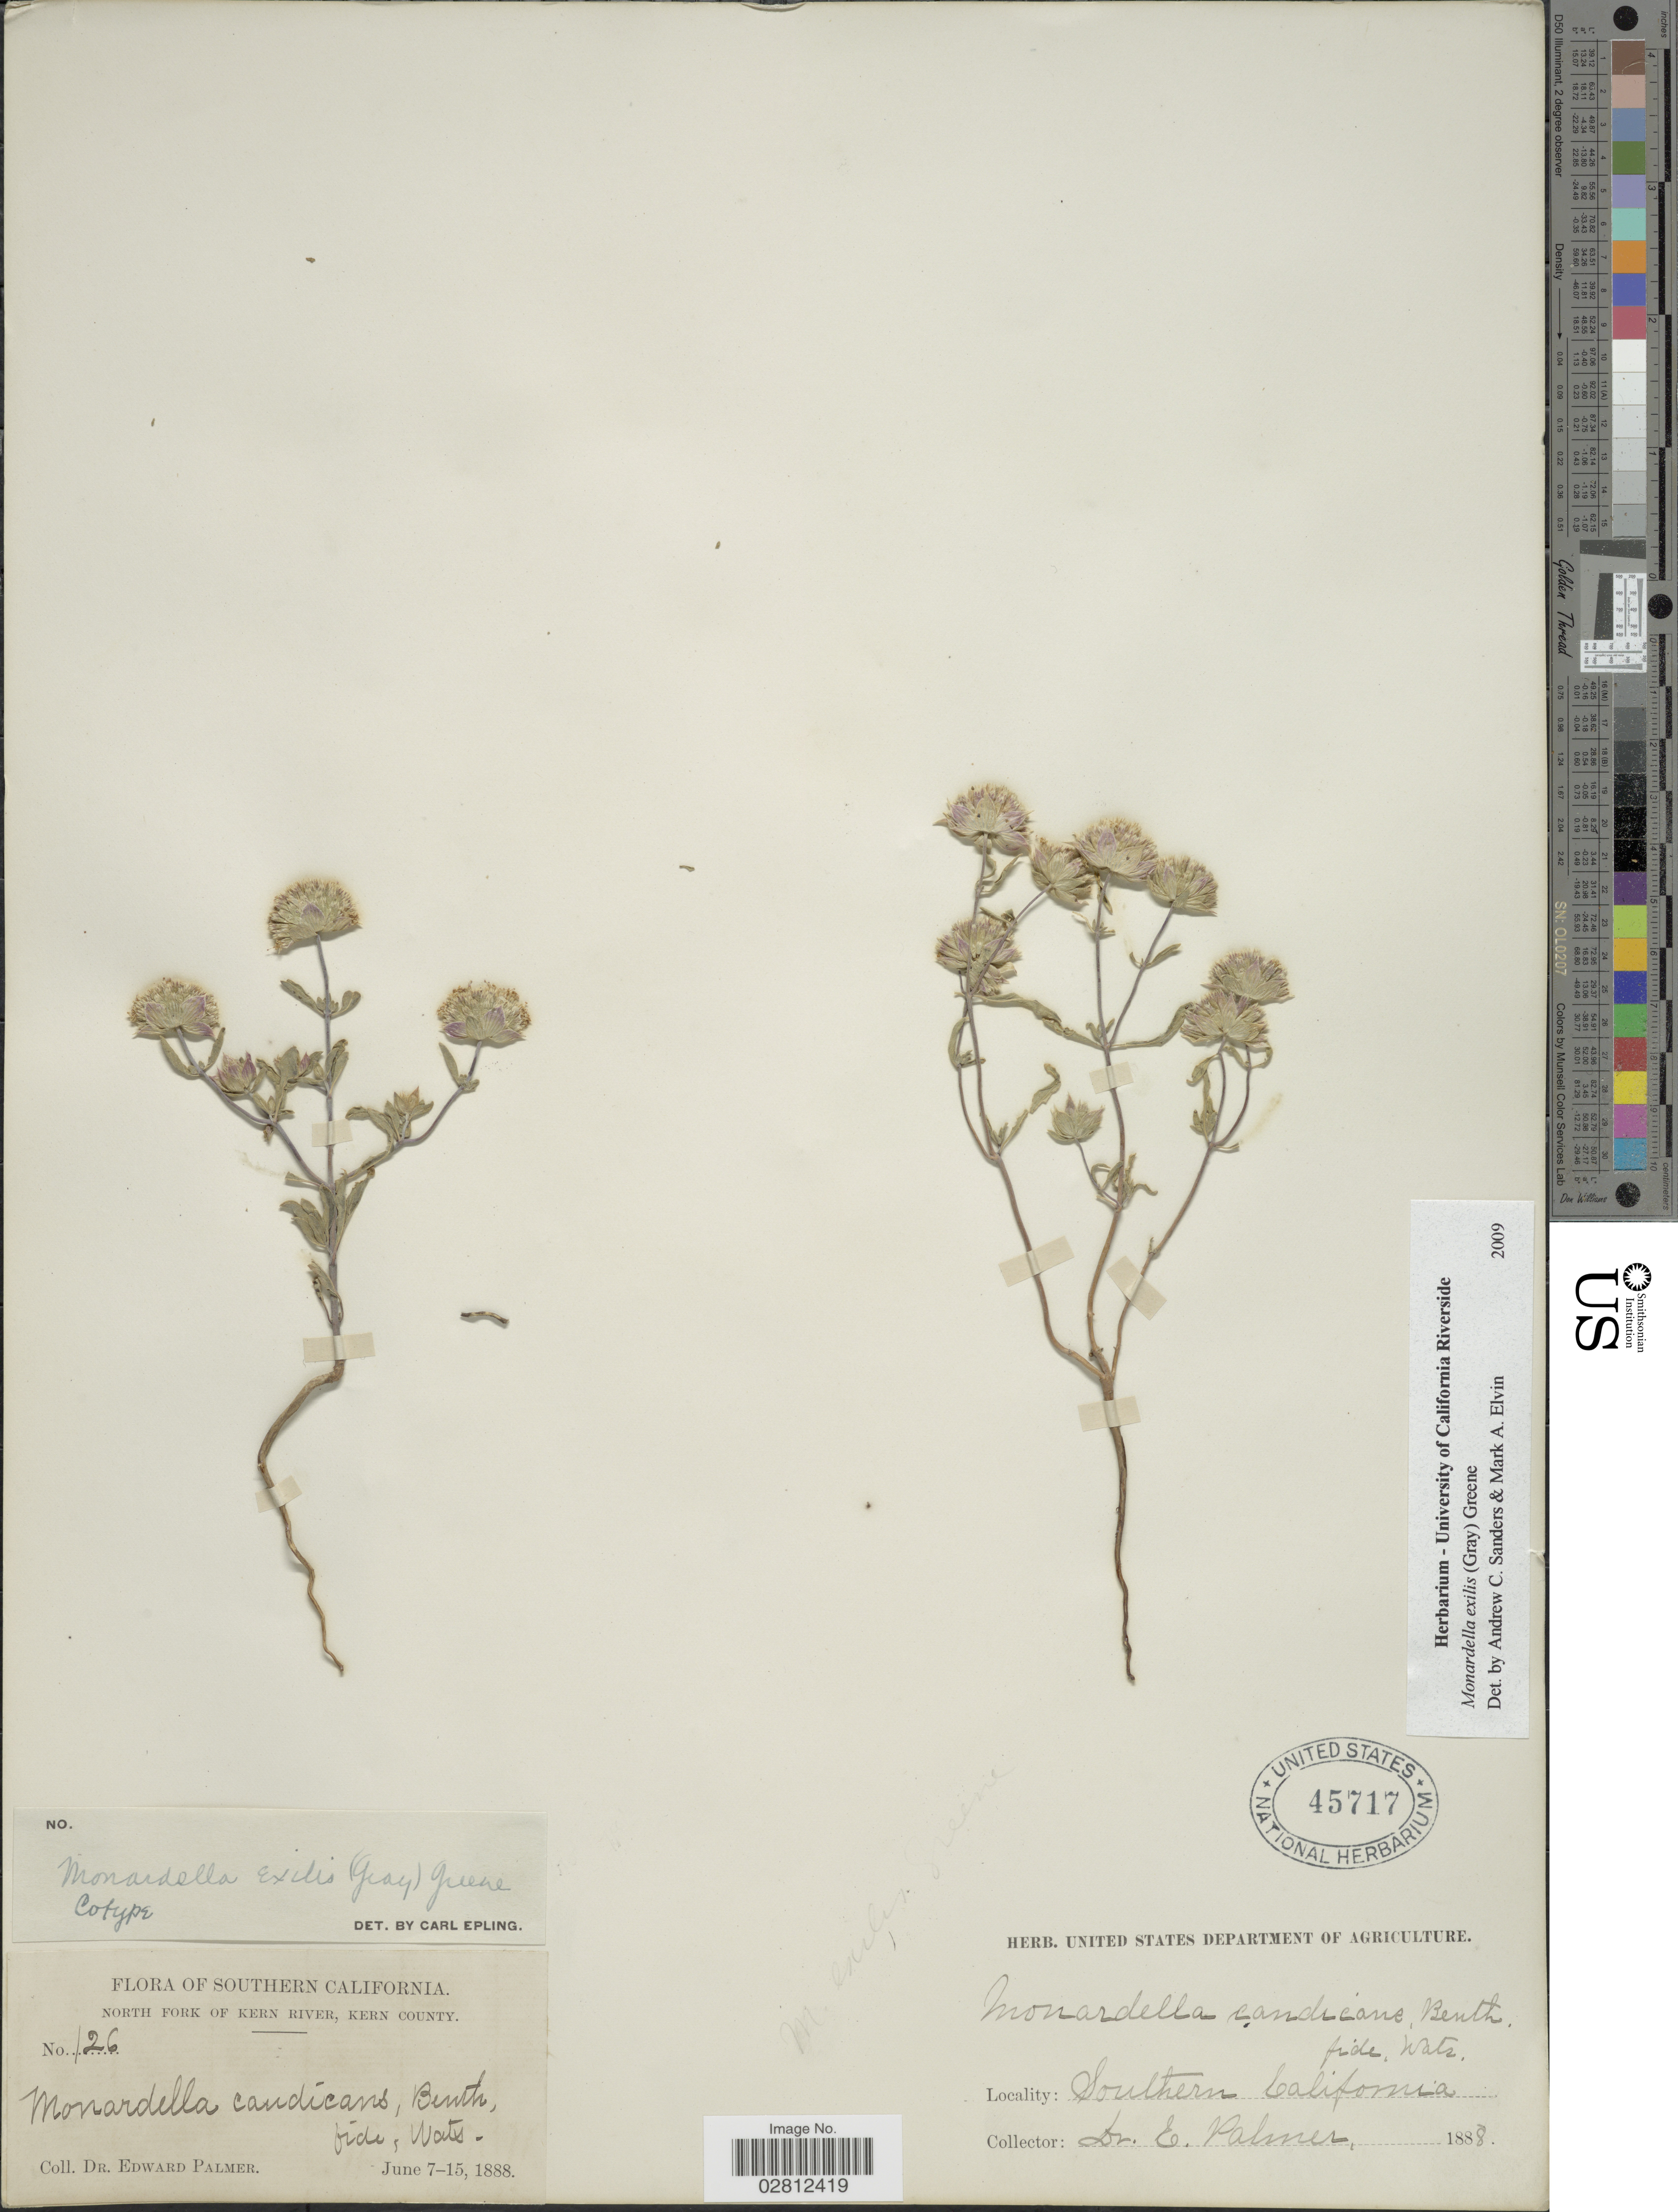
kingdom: Plantae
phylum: Tracheophyta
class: Magnoliopsida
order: Lamiales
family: Lamiaceae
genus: Monardella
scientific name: Monardella exilis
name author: (A. Gray) Greene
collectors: E. Palmer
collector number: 126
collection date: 1888-06-07/1888-06-15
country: United States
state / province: California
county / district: Kern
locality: Southern California. North Fork of Kern River, Kern County.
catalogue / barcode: US 45717